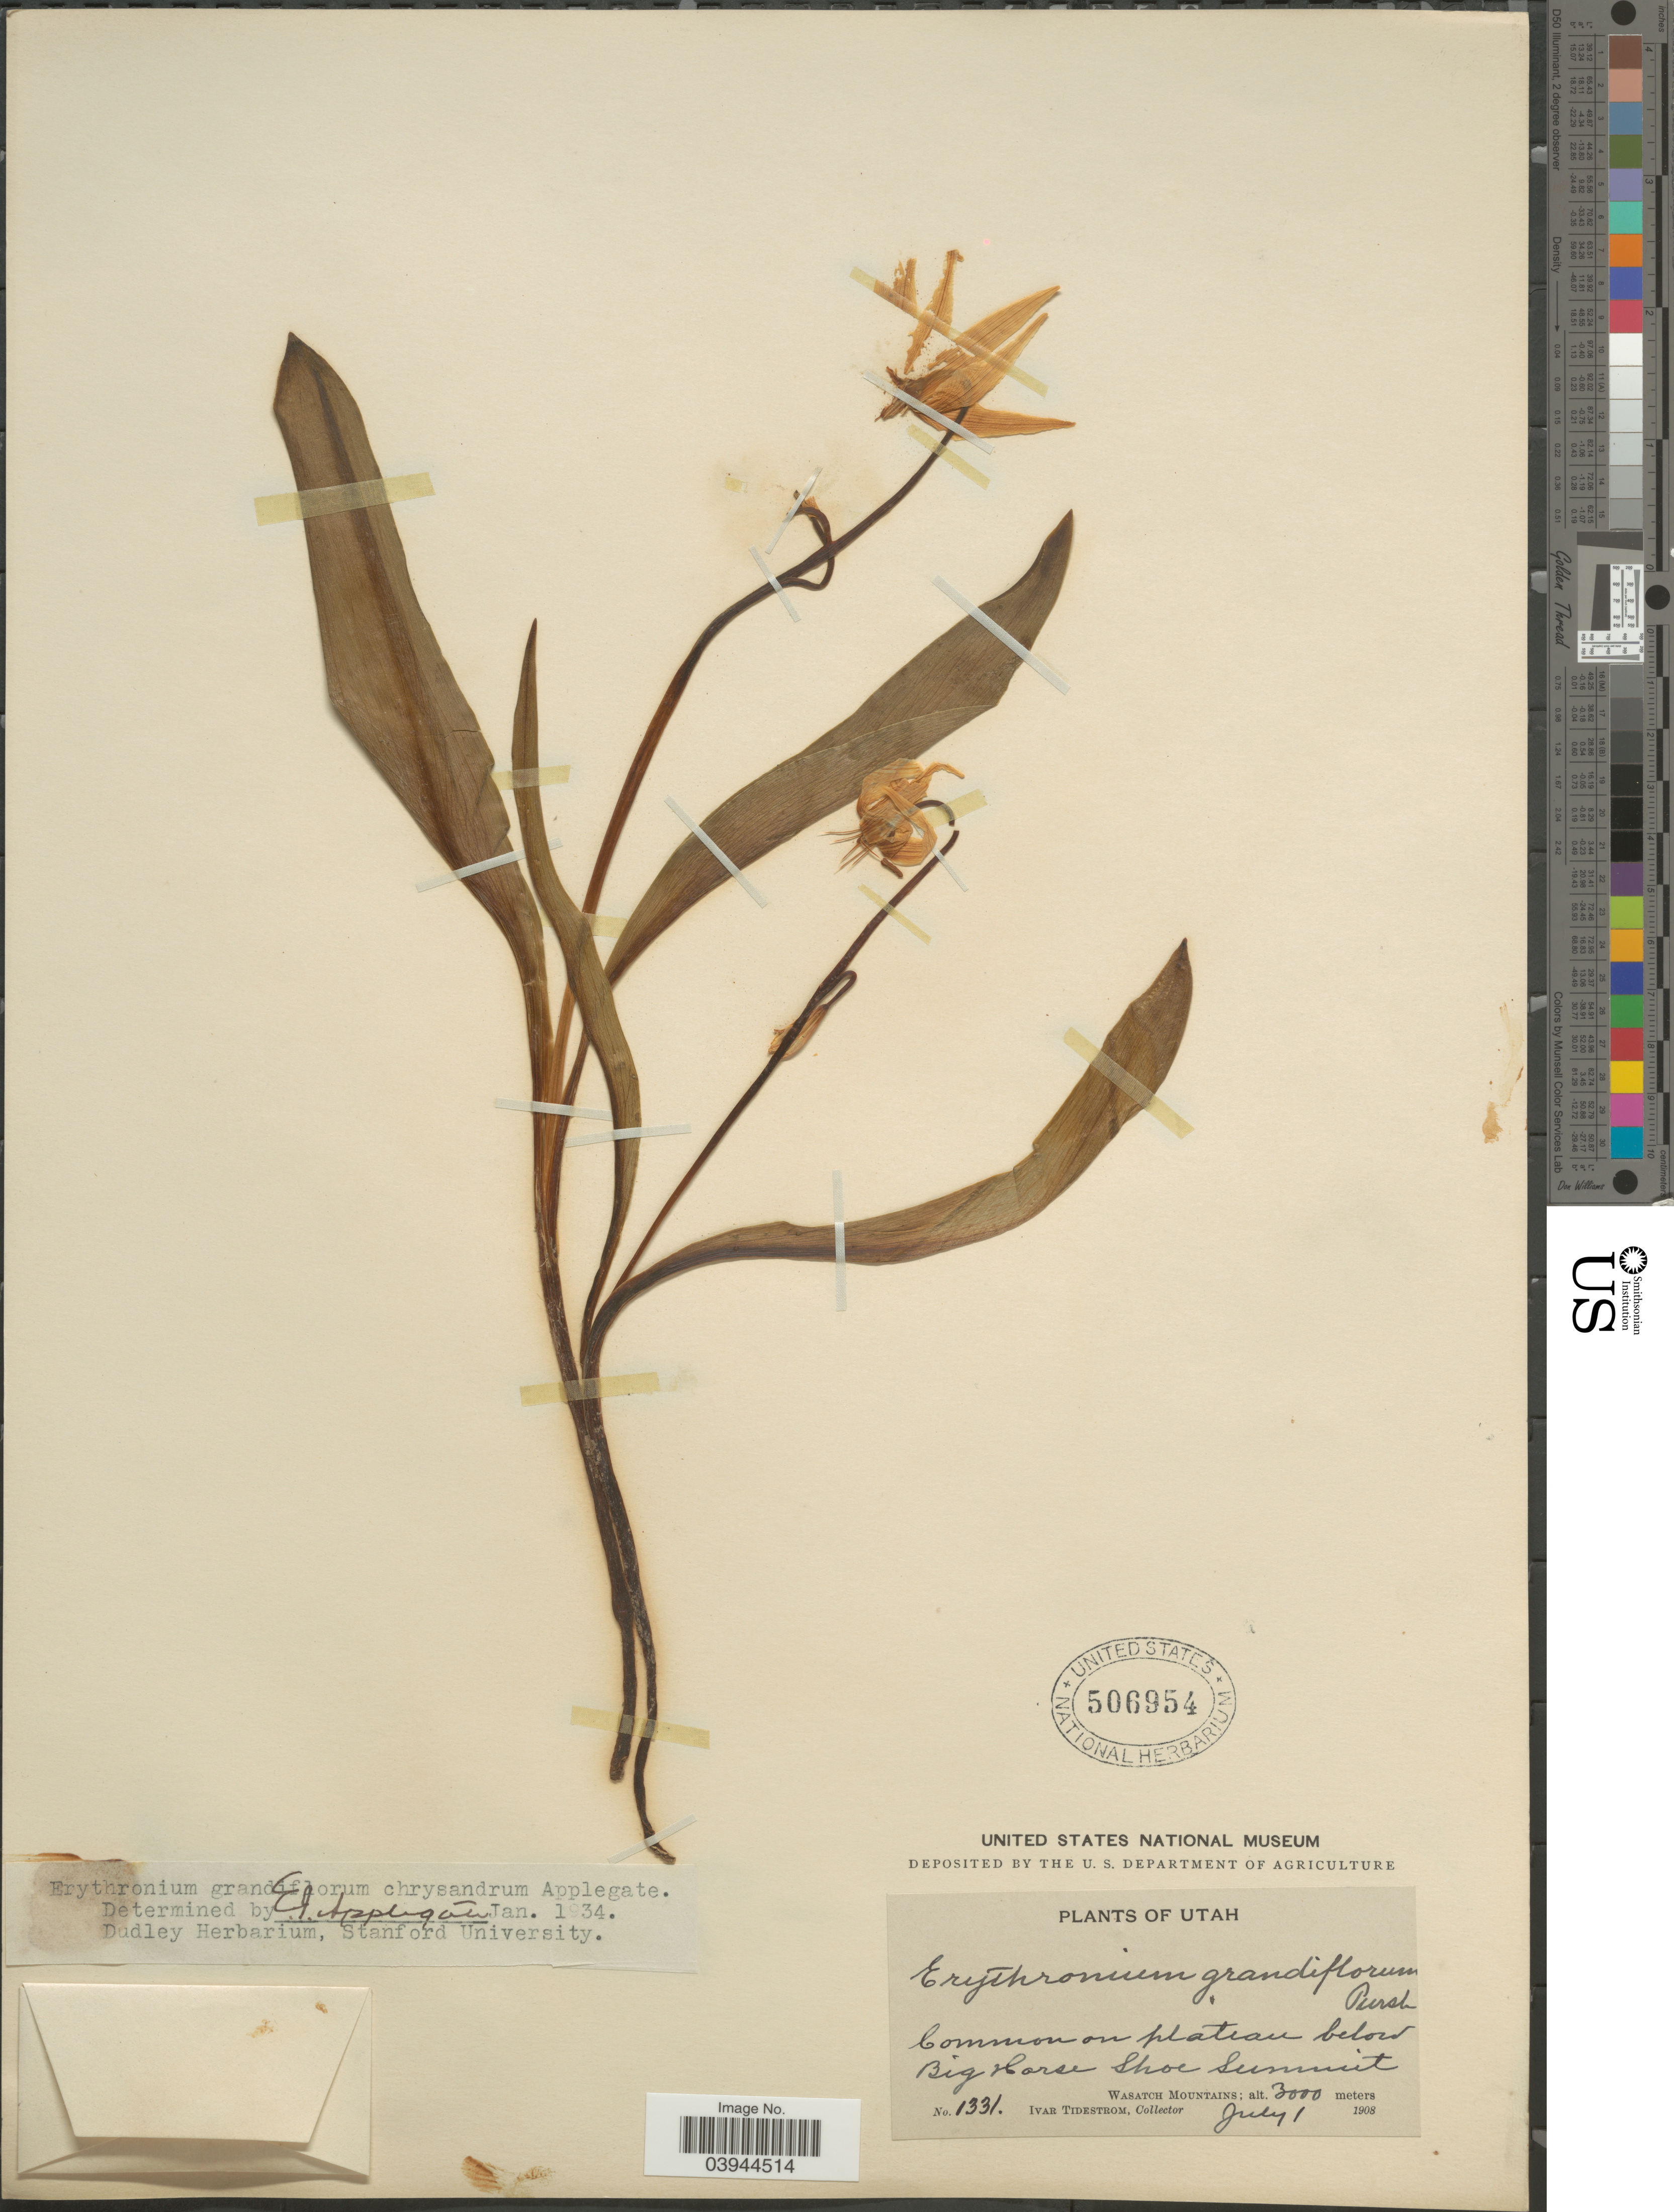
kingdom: Plantae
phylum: Tracheophyta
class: Liliopsida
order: Liliales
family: Liliaceae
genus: Erythronium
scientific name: Erythronium grandiflorum subsp. chrysandrum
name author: (Applegate) Abrams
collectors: I. F. Tidestrom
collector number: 1331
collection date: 1908-07-01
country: United States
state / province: Utah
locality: Common on plateau below Big Horse Shoe Summit. Wasatch Mountains.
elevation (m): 3000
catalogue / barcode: US 506954